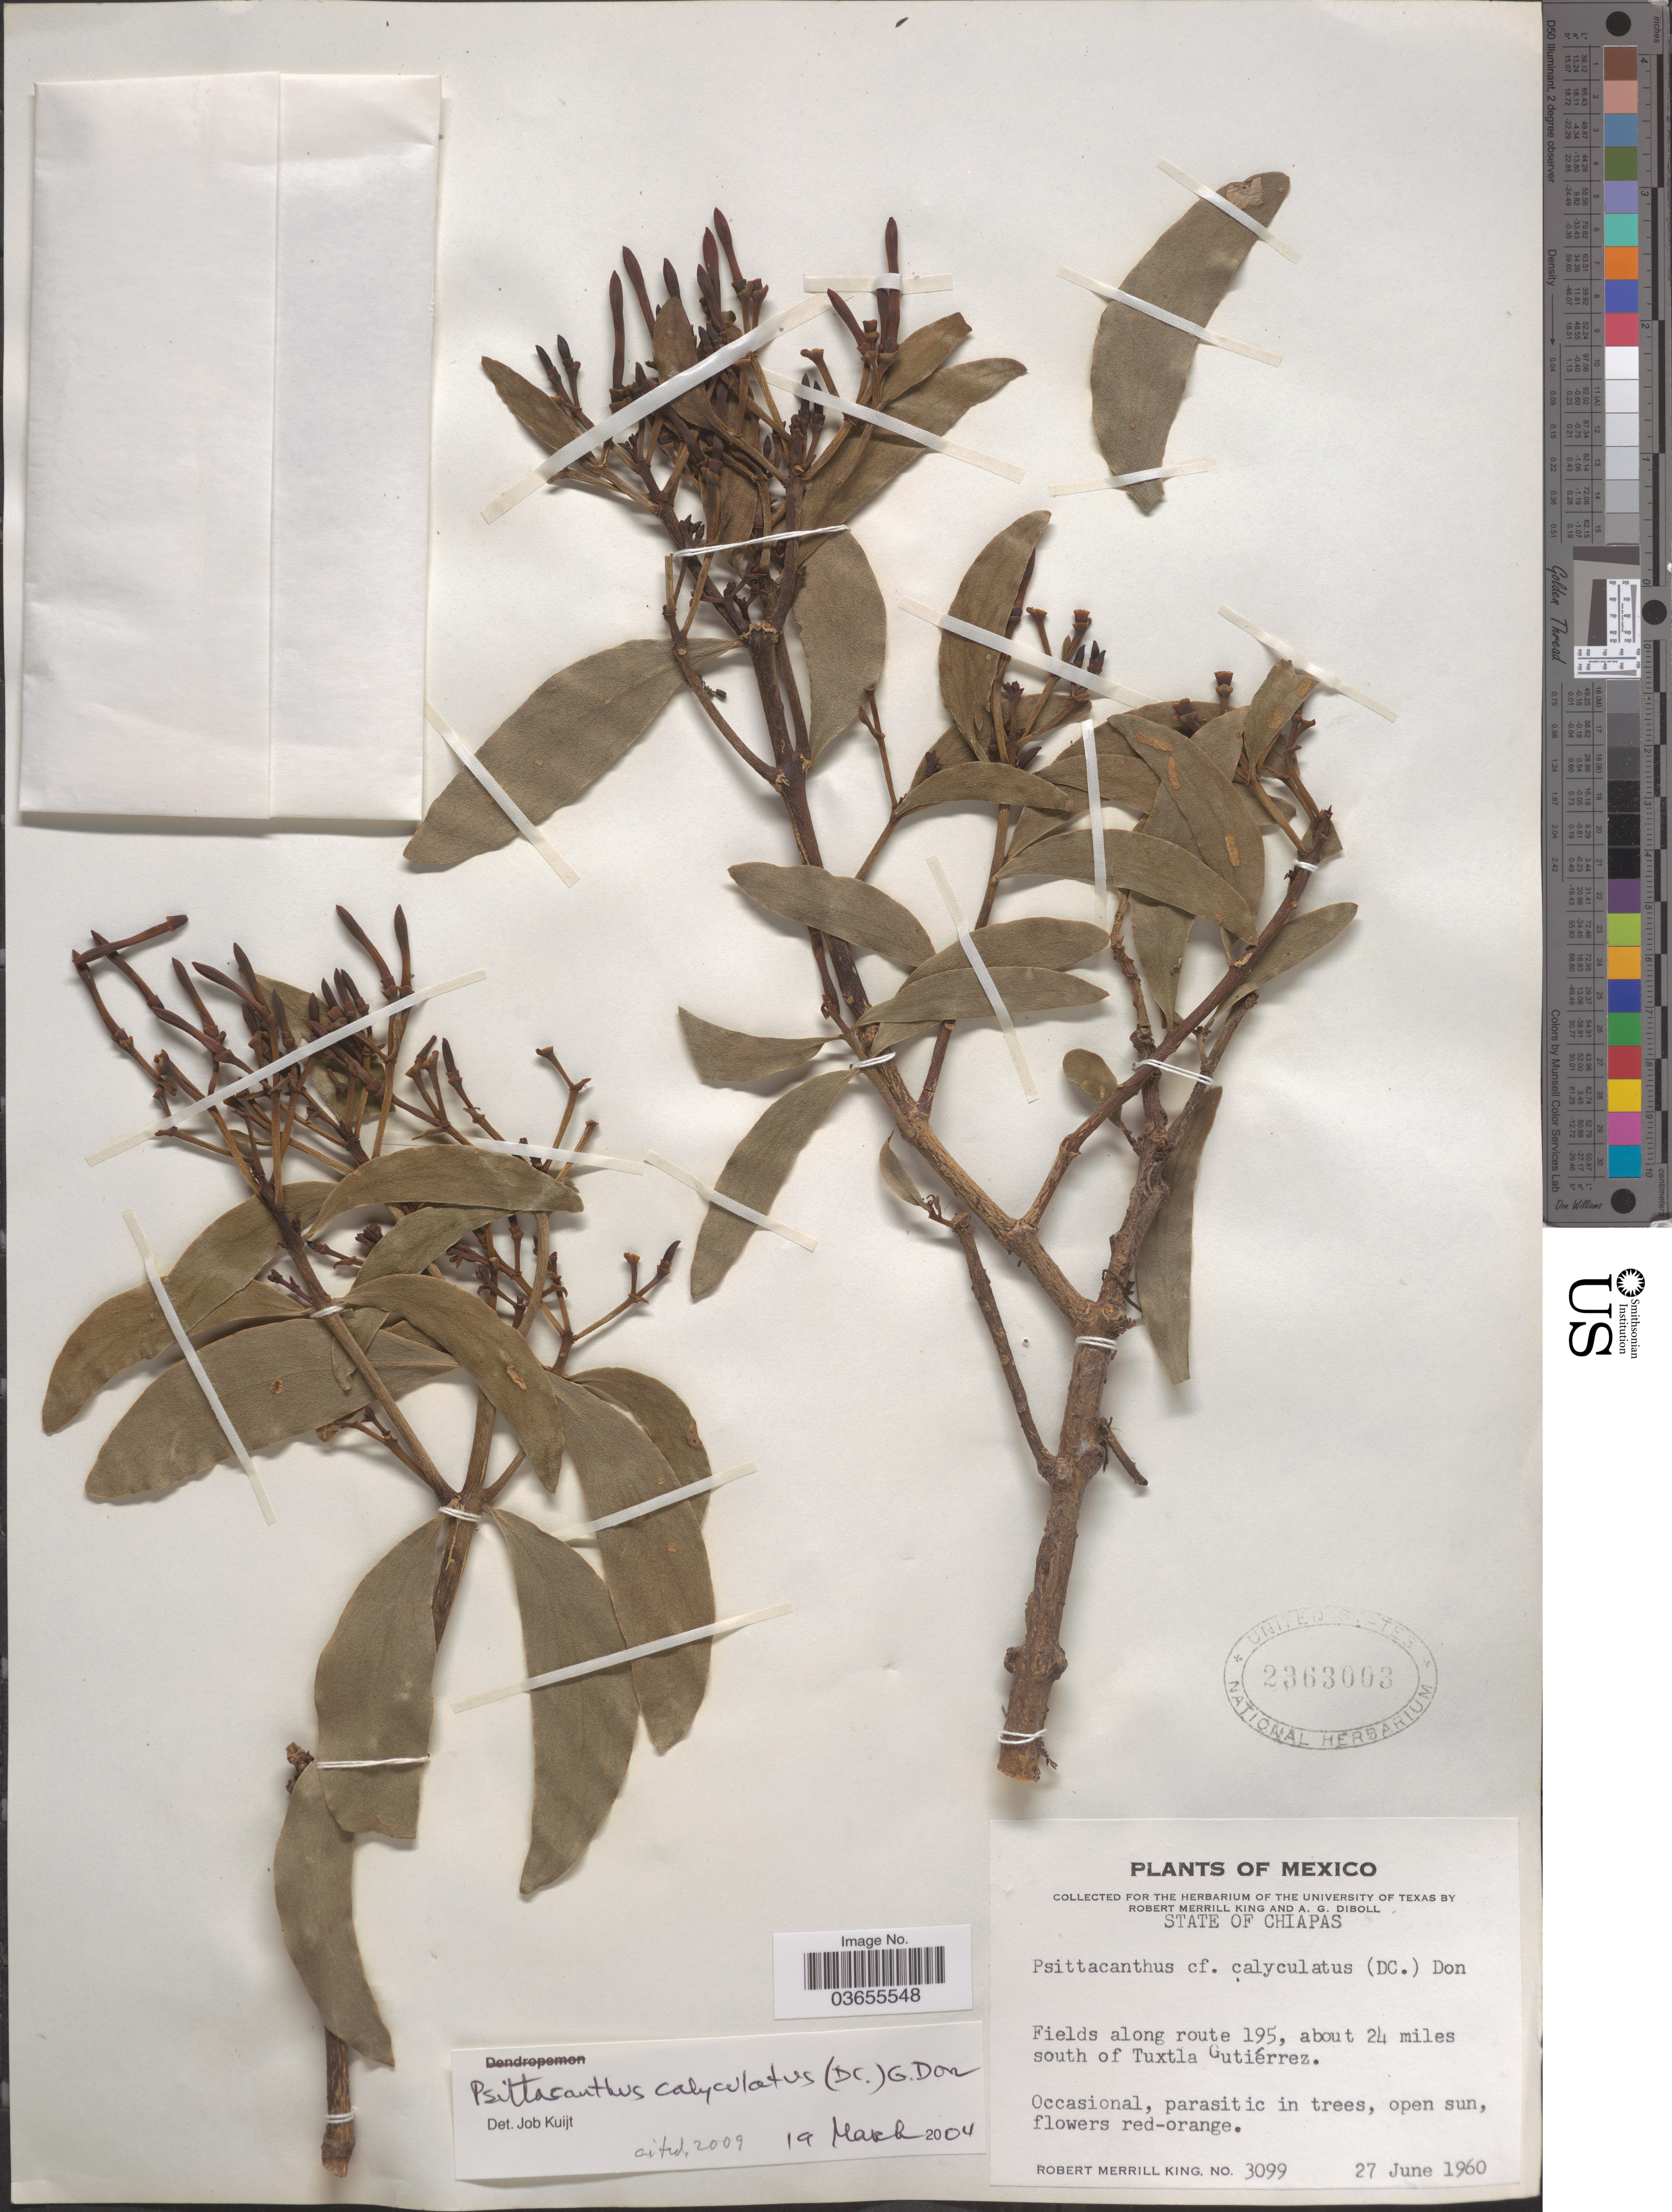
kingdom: Plantae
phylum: Tracheophyta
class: Magnoliopsida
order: Santalales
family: Loranthaceae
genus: Psittacanthus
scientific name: Psittacanthus calyculatus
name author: (DC.) G. Don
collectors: R. M. King & A. Diboll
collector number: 3099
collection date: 1960-06-27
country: Mexico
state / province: Chiapas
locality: Fields along route 195, about 24 miles south of Tuxtla Gutiérrez.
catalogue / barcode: US 2363003